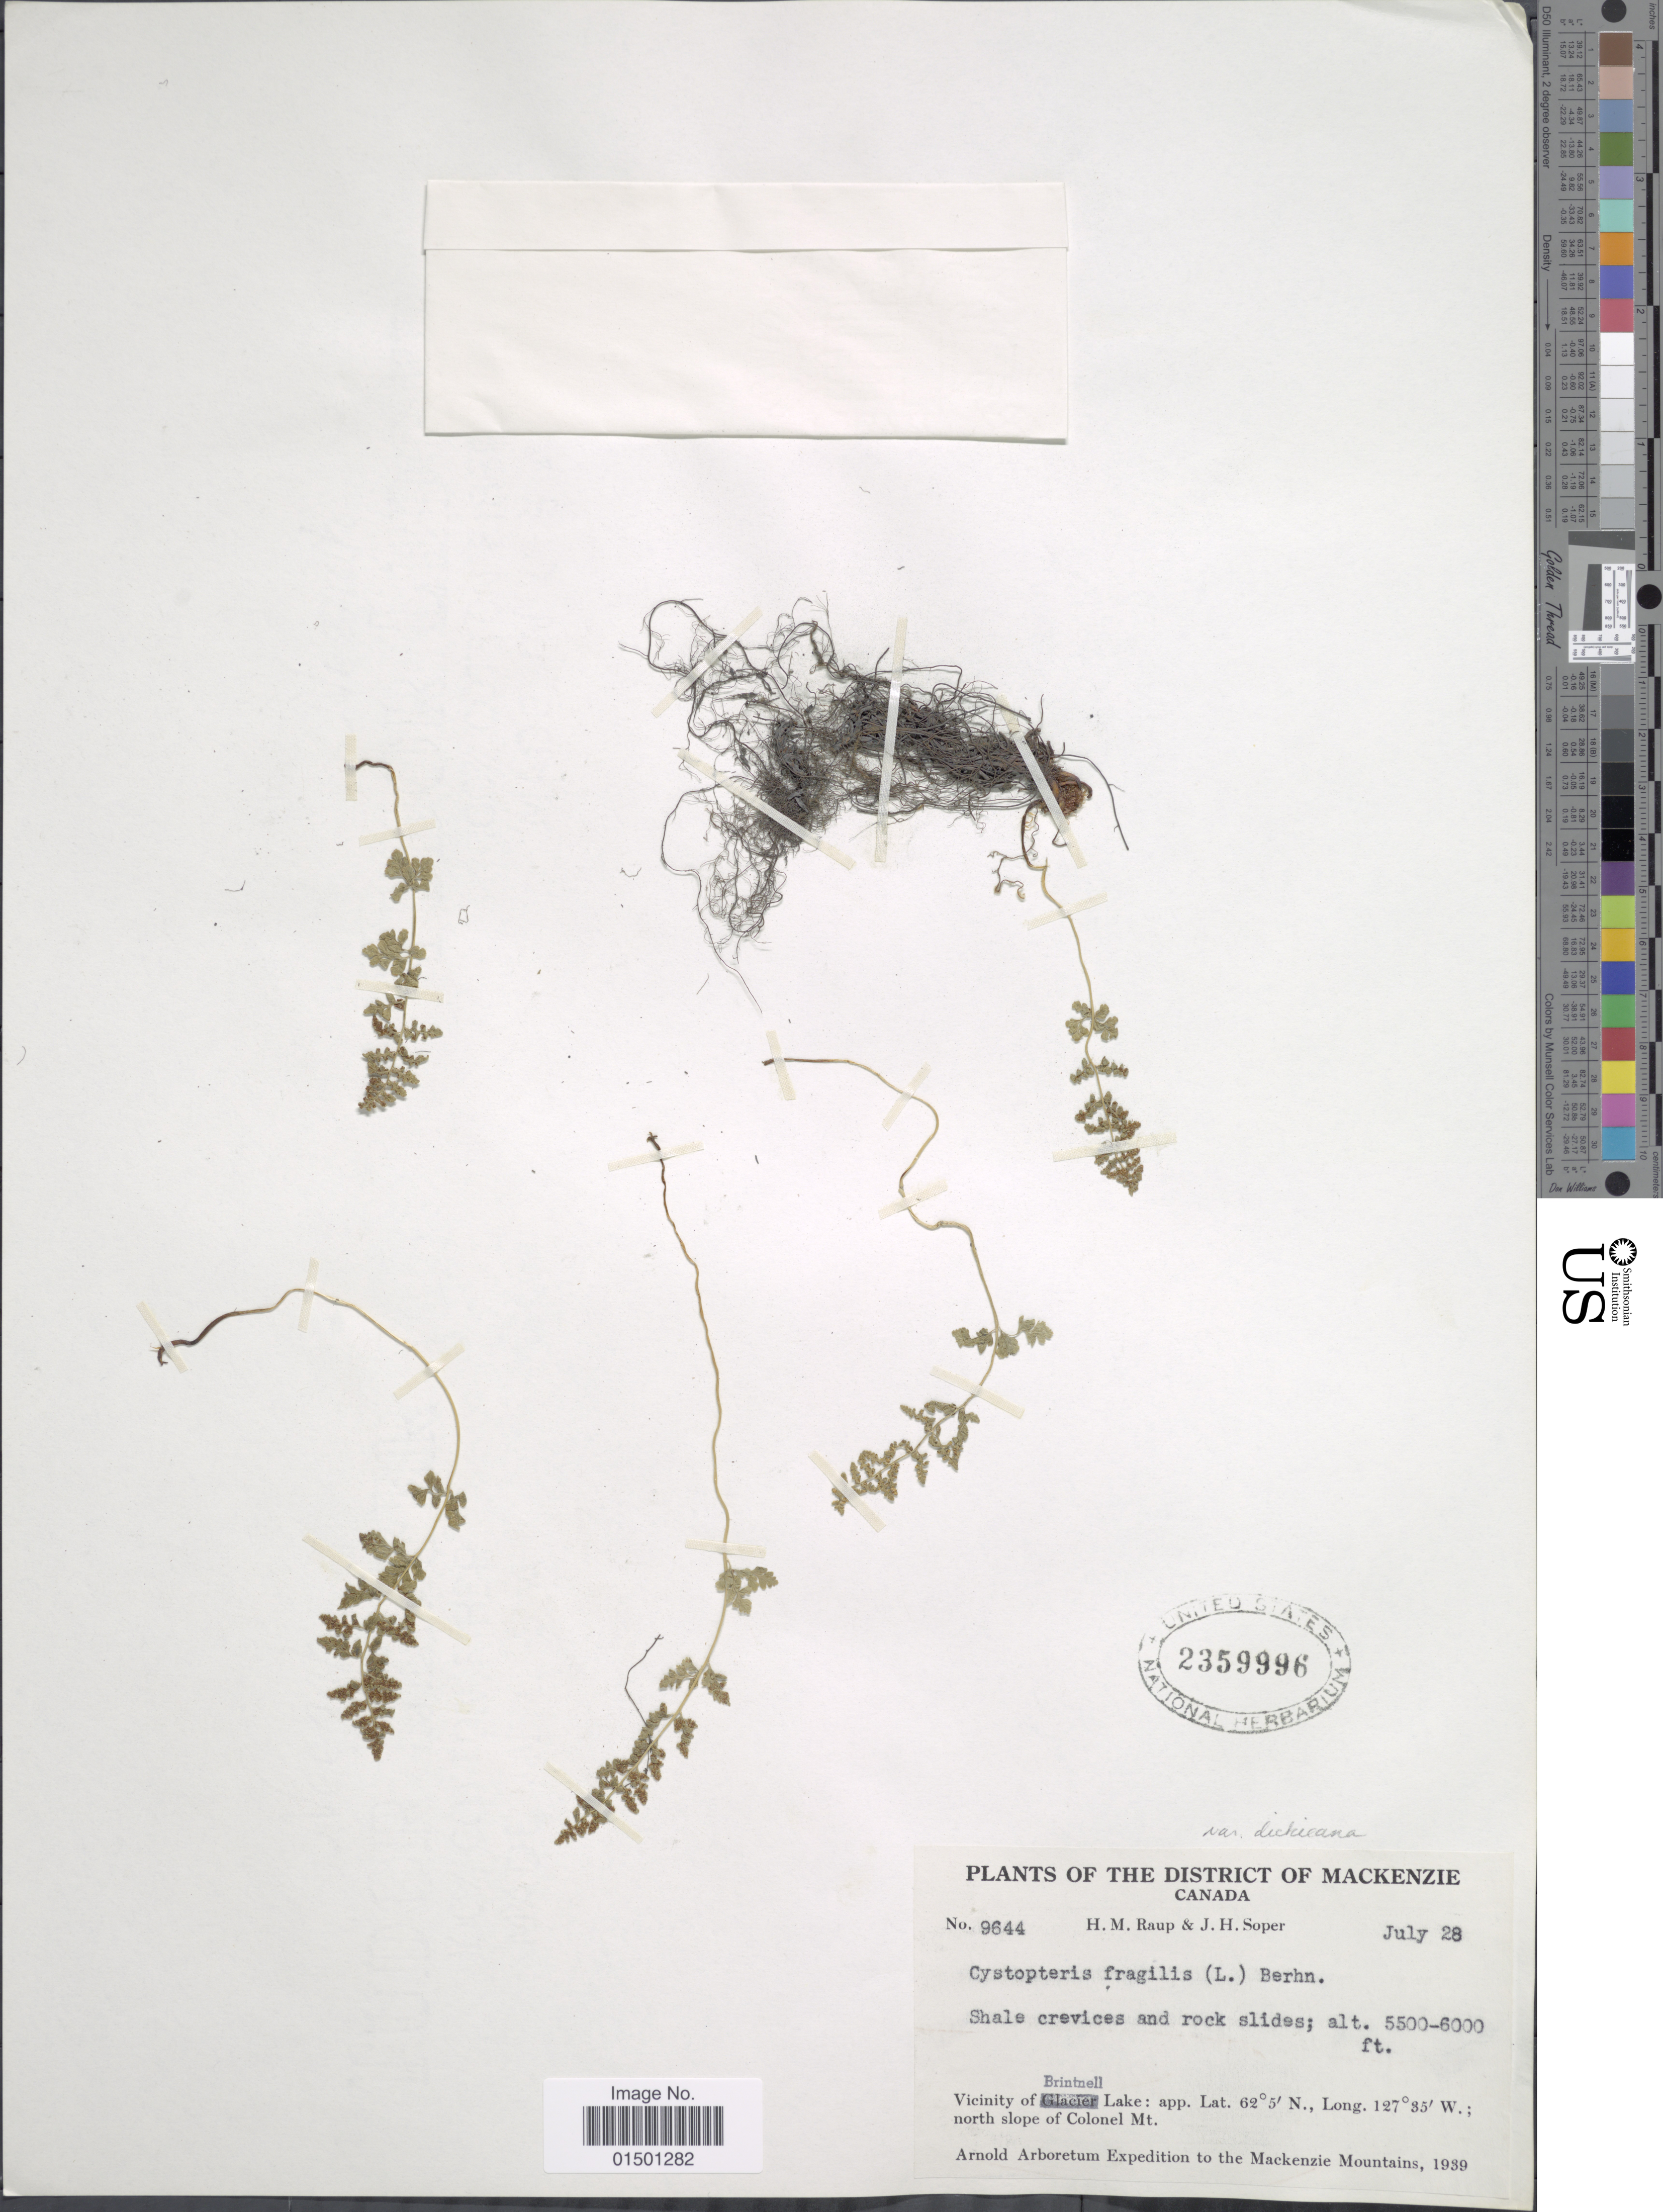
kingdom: Plantae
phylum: Tracheophyta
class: Polypodiopsida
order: Polypodiales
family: Cystopteridaceae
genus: Cystopteris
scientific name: Cystopteris fragilis var. dickieana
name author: B. Boivin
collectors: H. Raup & J. H. Soper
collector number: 9644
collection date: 1939-07-28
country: Canada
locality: District of Mackenzie, Vicinity of Brintnell Lake, north slope of Colonel Mt.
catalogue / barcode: US 2359996